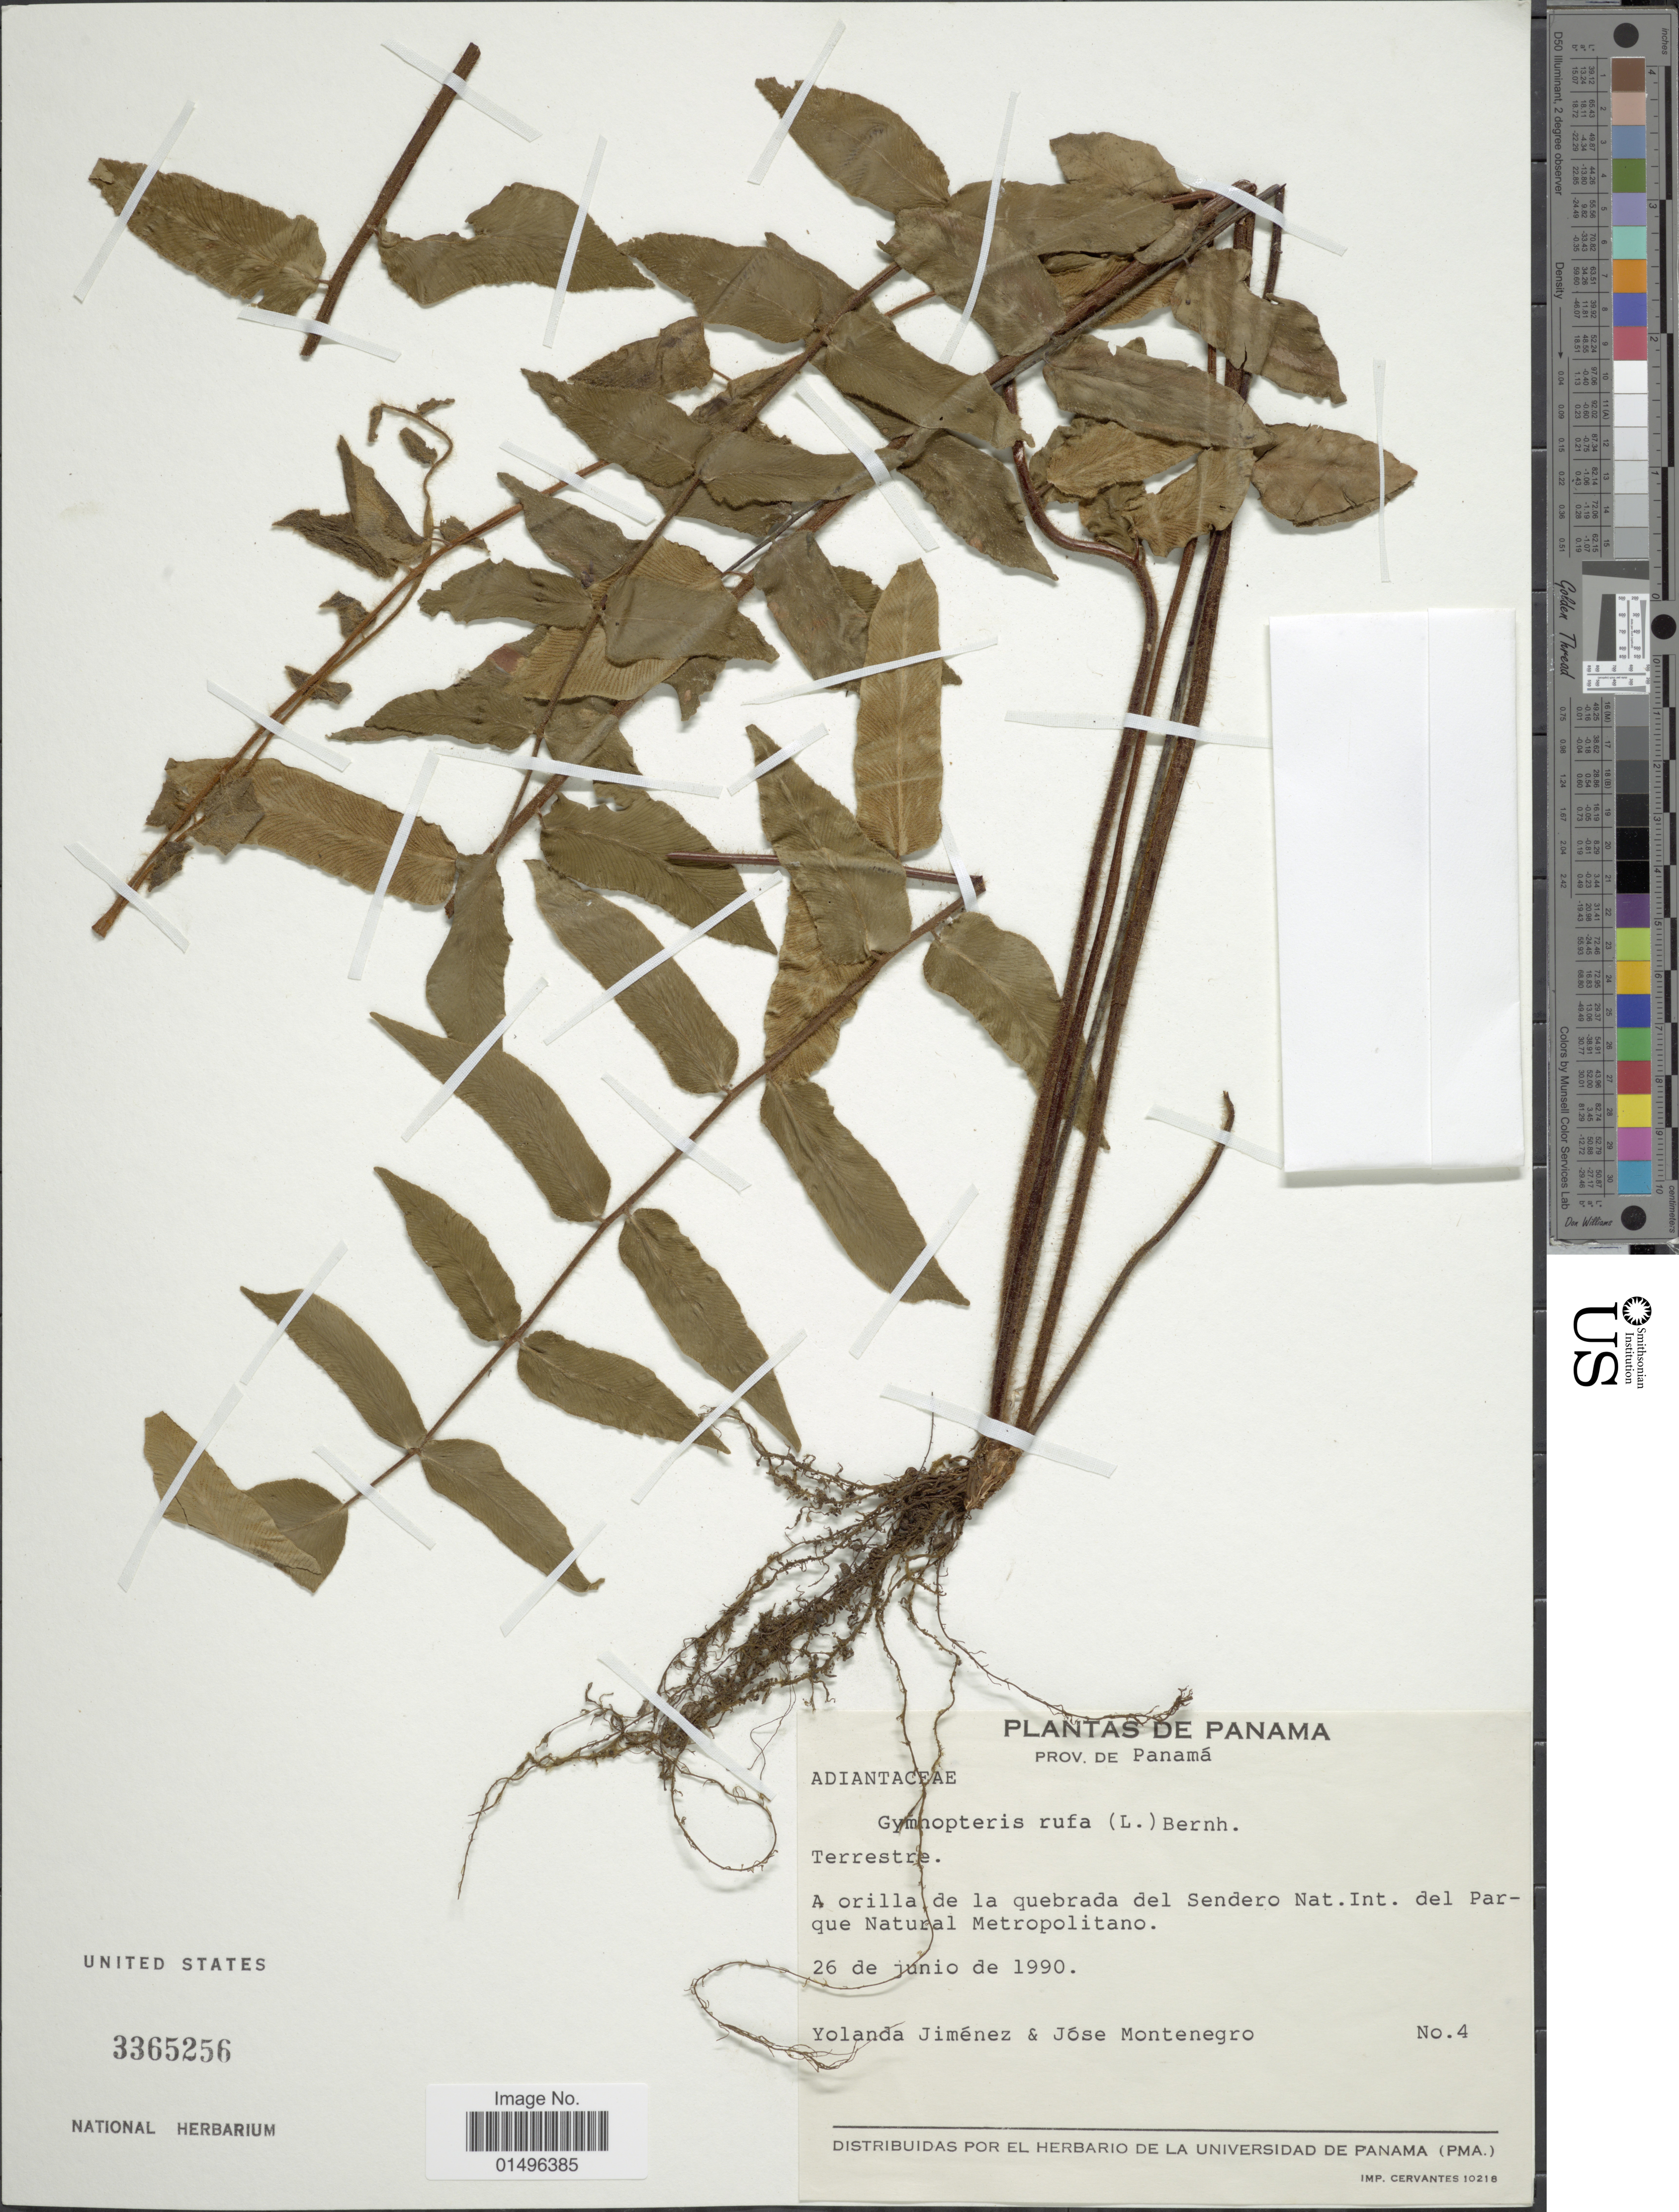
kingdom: Plantae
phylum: Tracheophyta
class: Polypodiopsida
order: Polypodiales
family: Pteridaceae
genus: Hemionitis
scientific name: Hemionitis rufa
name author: (L.) Sw.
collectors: Y. Jimenez & J. Montenegro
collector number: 4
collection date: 1990-06-26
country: Panama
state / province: Panamá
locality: Panama, A orilla de la quebrada del Sendero Nat. Int. del Parque Natural Metropolitano.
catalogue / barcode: US 3365256